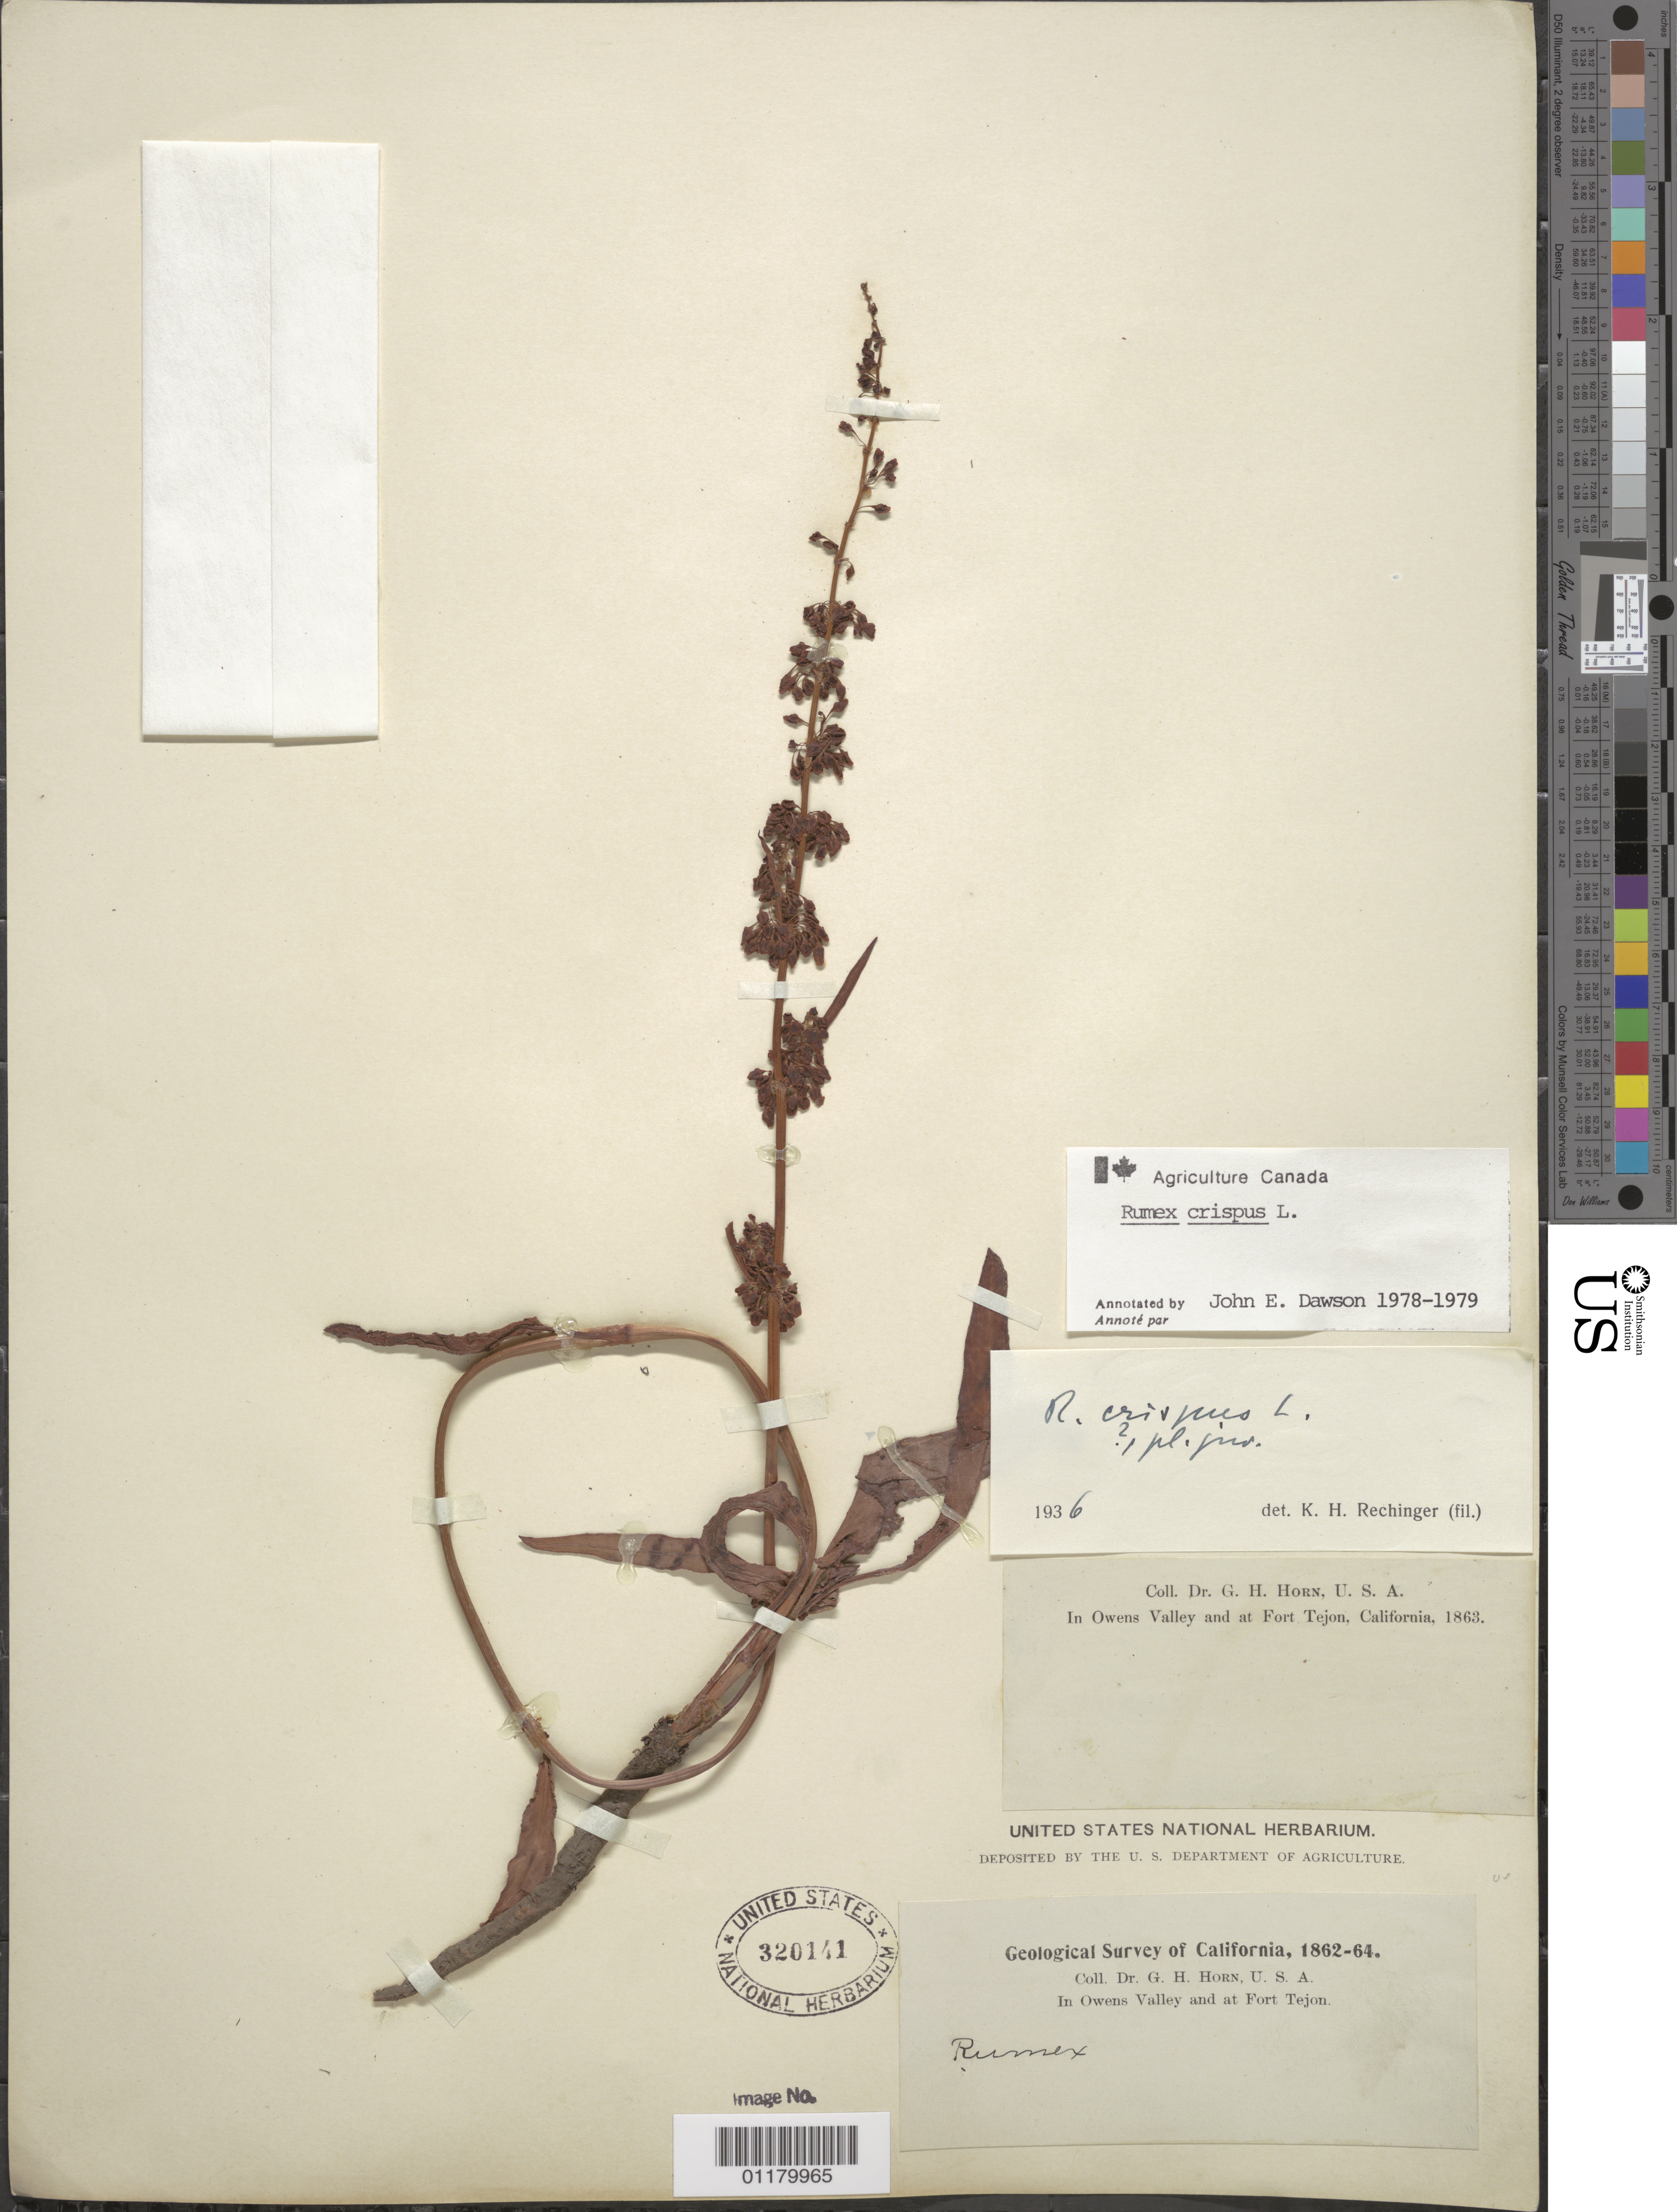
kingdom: Plantae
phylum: Tracheophyta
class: Magnoliopsida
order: Caryophyllales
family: Polygonaceae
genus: Rumex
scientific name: Rumex crispus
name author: L.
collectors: G. Horn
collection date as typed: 1862 to -- --- 1864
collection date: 1862/1864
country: United States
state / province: California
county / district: Kern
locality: In Owens Valley and at Fort Tejon.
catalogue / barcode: US 320141